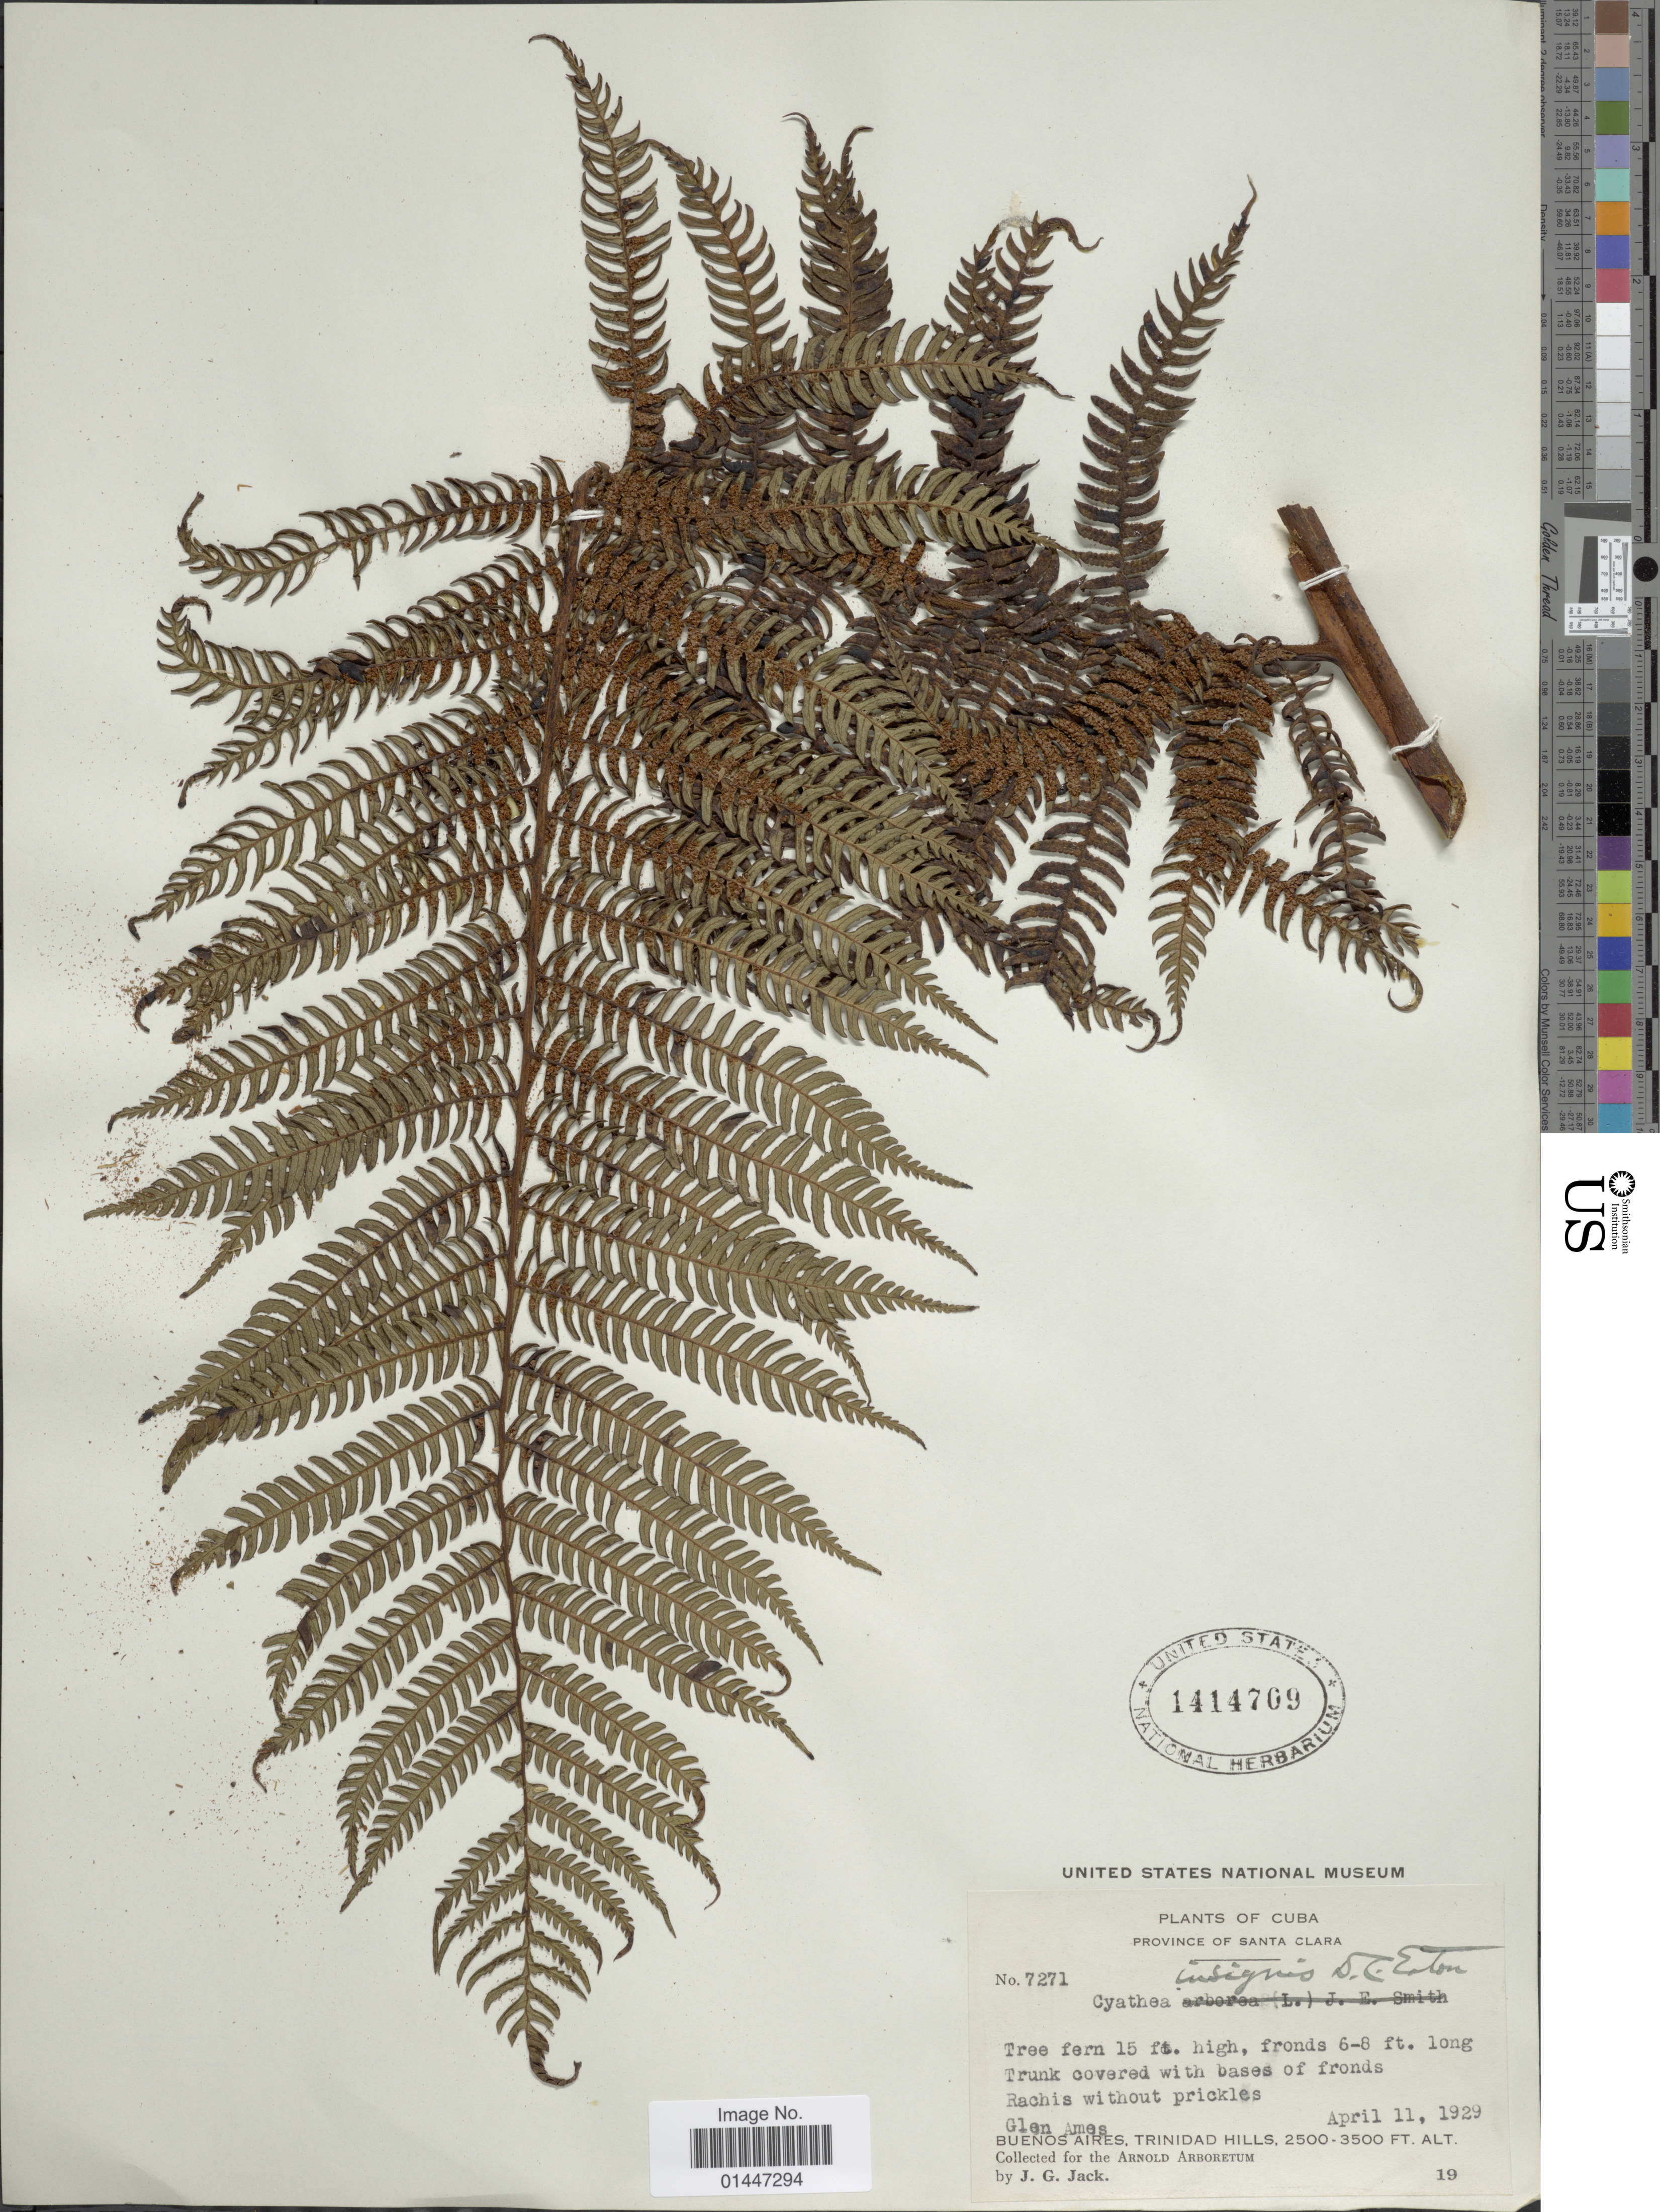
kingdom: Plantae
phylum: Tracheophyta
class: Polypodiopsida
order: Cyatheales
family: Cyatheaceae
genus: Sphaeropteris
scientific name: Sphaeropteris insignis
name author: (Eaton) R.M. Tryon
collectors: J. G. Jack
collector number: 7271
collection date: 1929-04-11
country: Cuba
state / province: Las Villas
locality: Province of Santa Clara, Glen Ames. Buenos Aires, Trinidad Hills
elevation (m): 762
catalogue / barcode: US 1414709